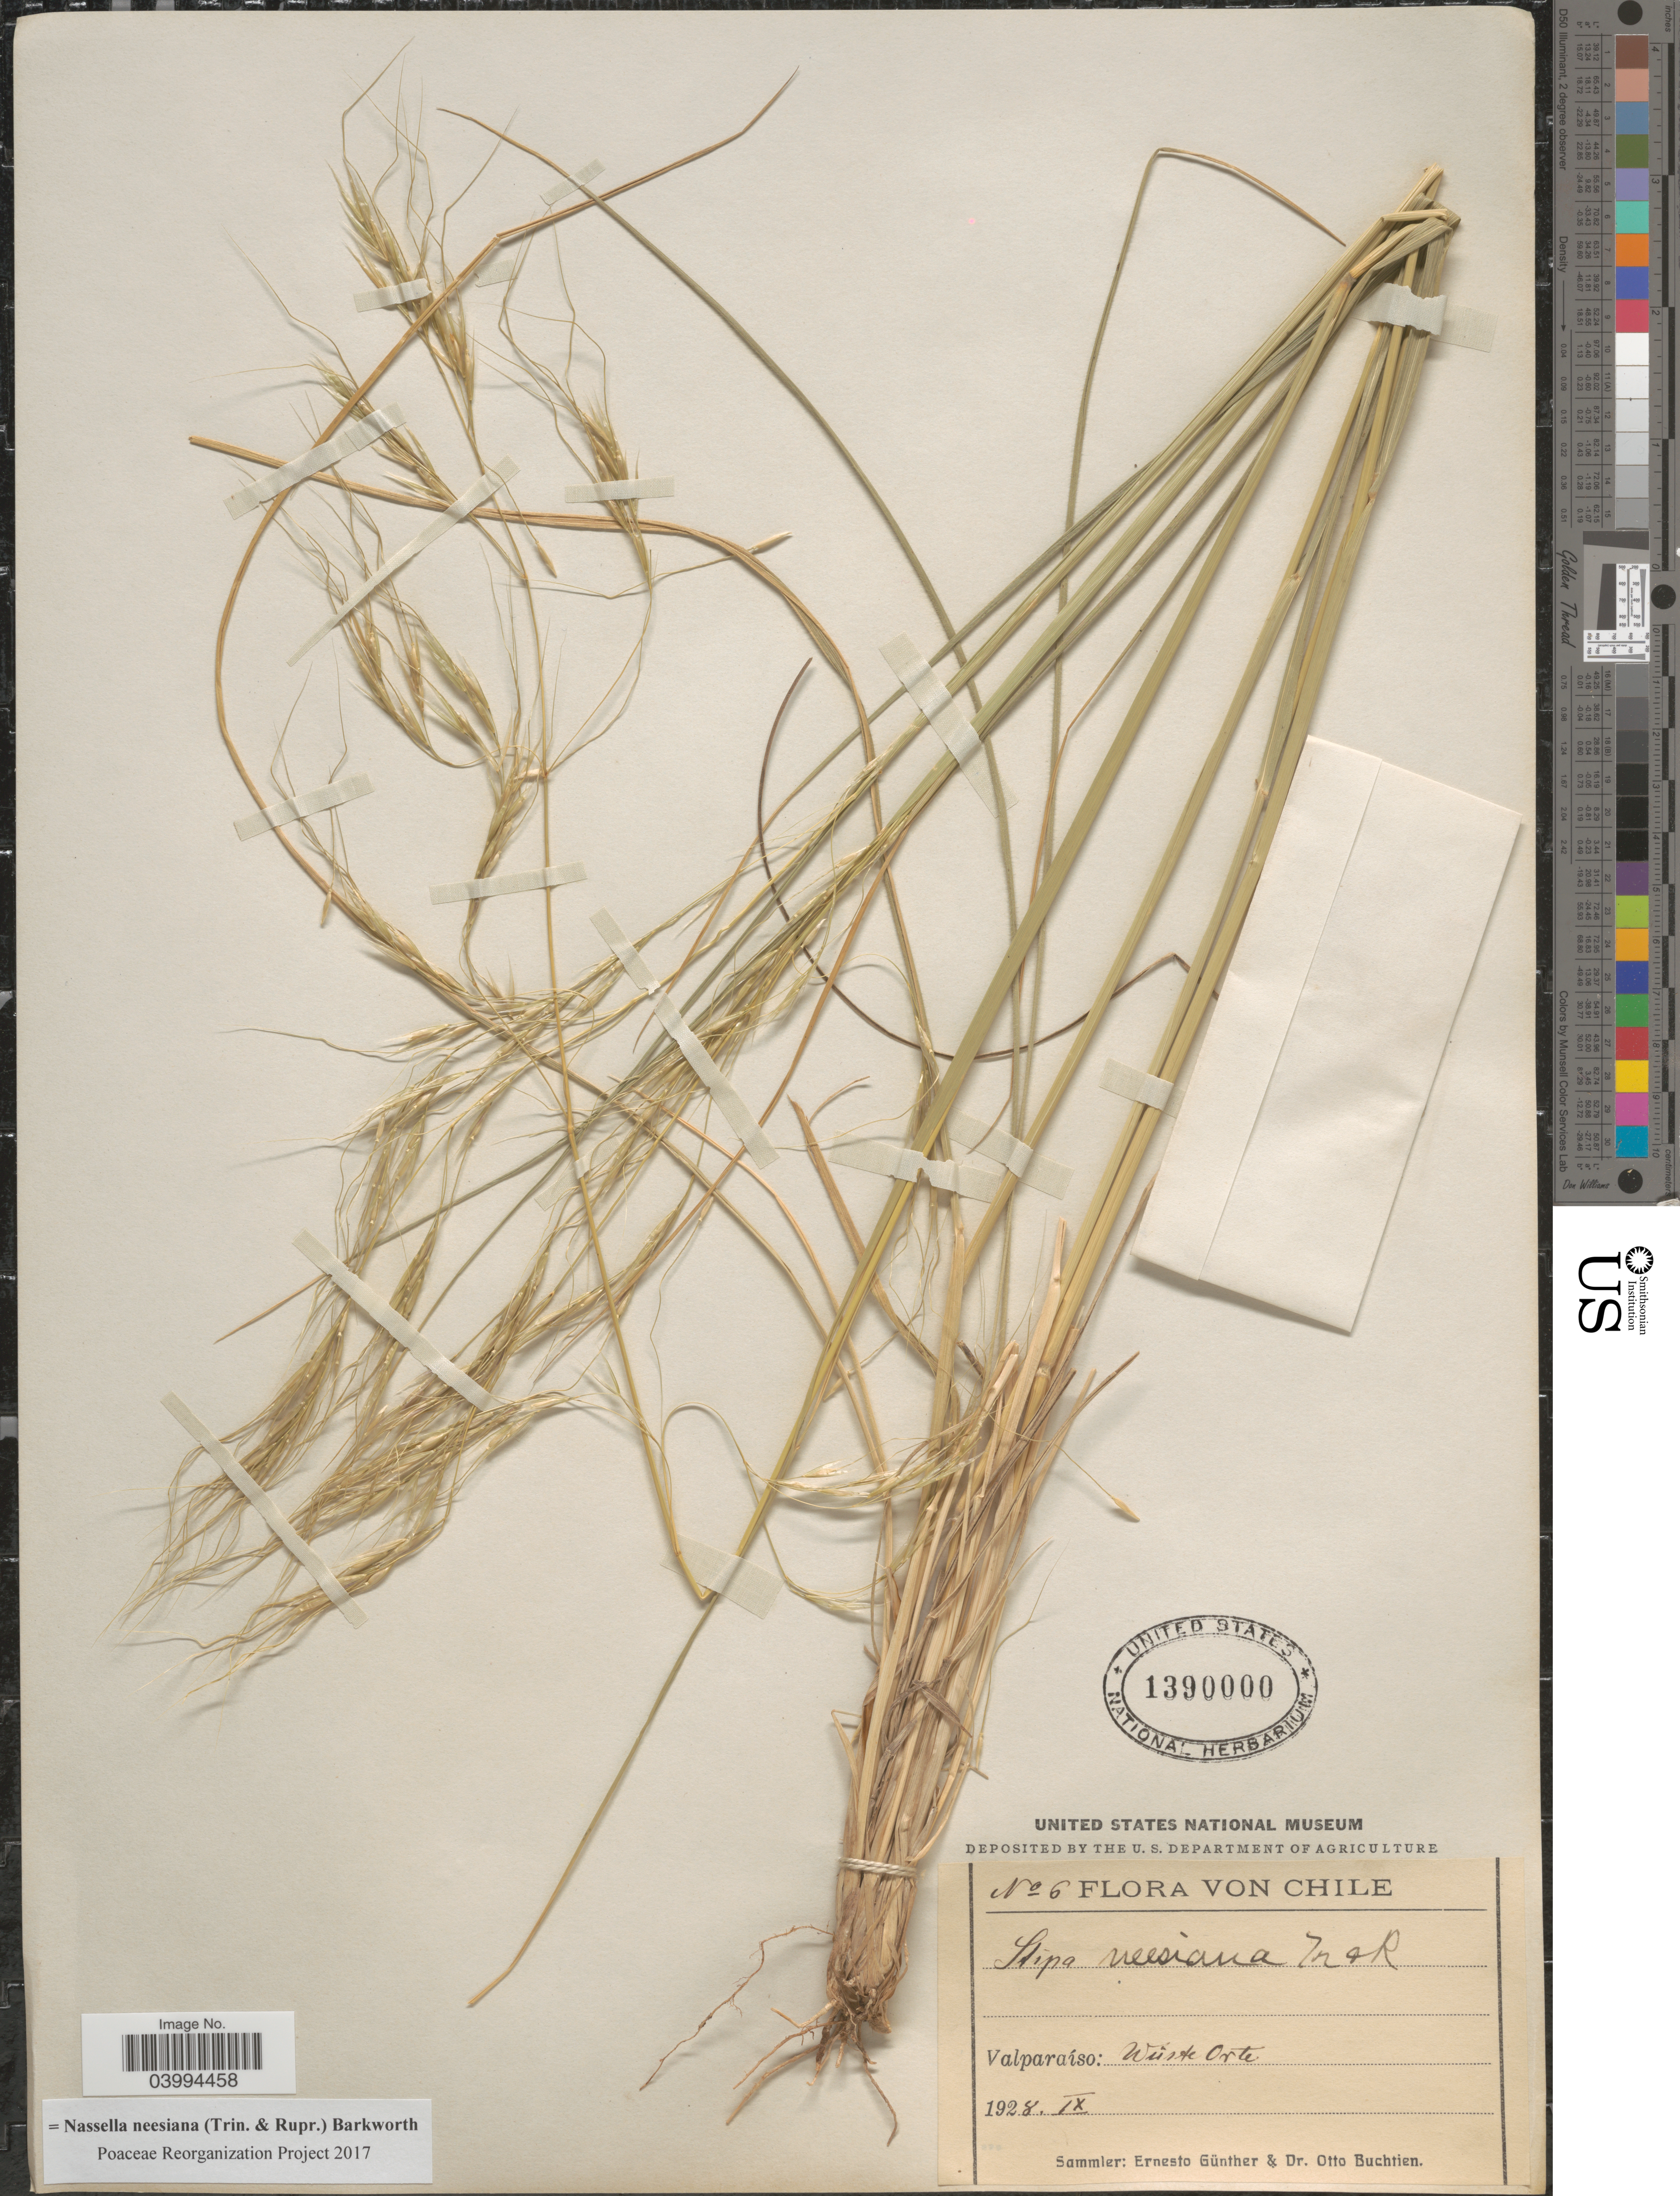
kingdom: Plantae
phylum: Tracheophyta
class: Liliopsida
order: Poales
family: Poaceae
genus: Nassella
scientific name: Nassella neesiana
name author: (Trin. & Rupr.) Barkworth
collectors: E. Gunther & O. Buchtien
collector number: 6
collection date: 1928-09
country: Chile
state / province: Valparaíso (V)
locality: Wüste Orte.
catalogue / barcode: US 1390000